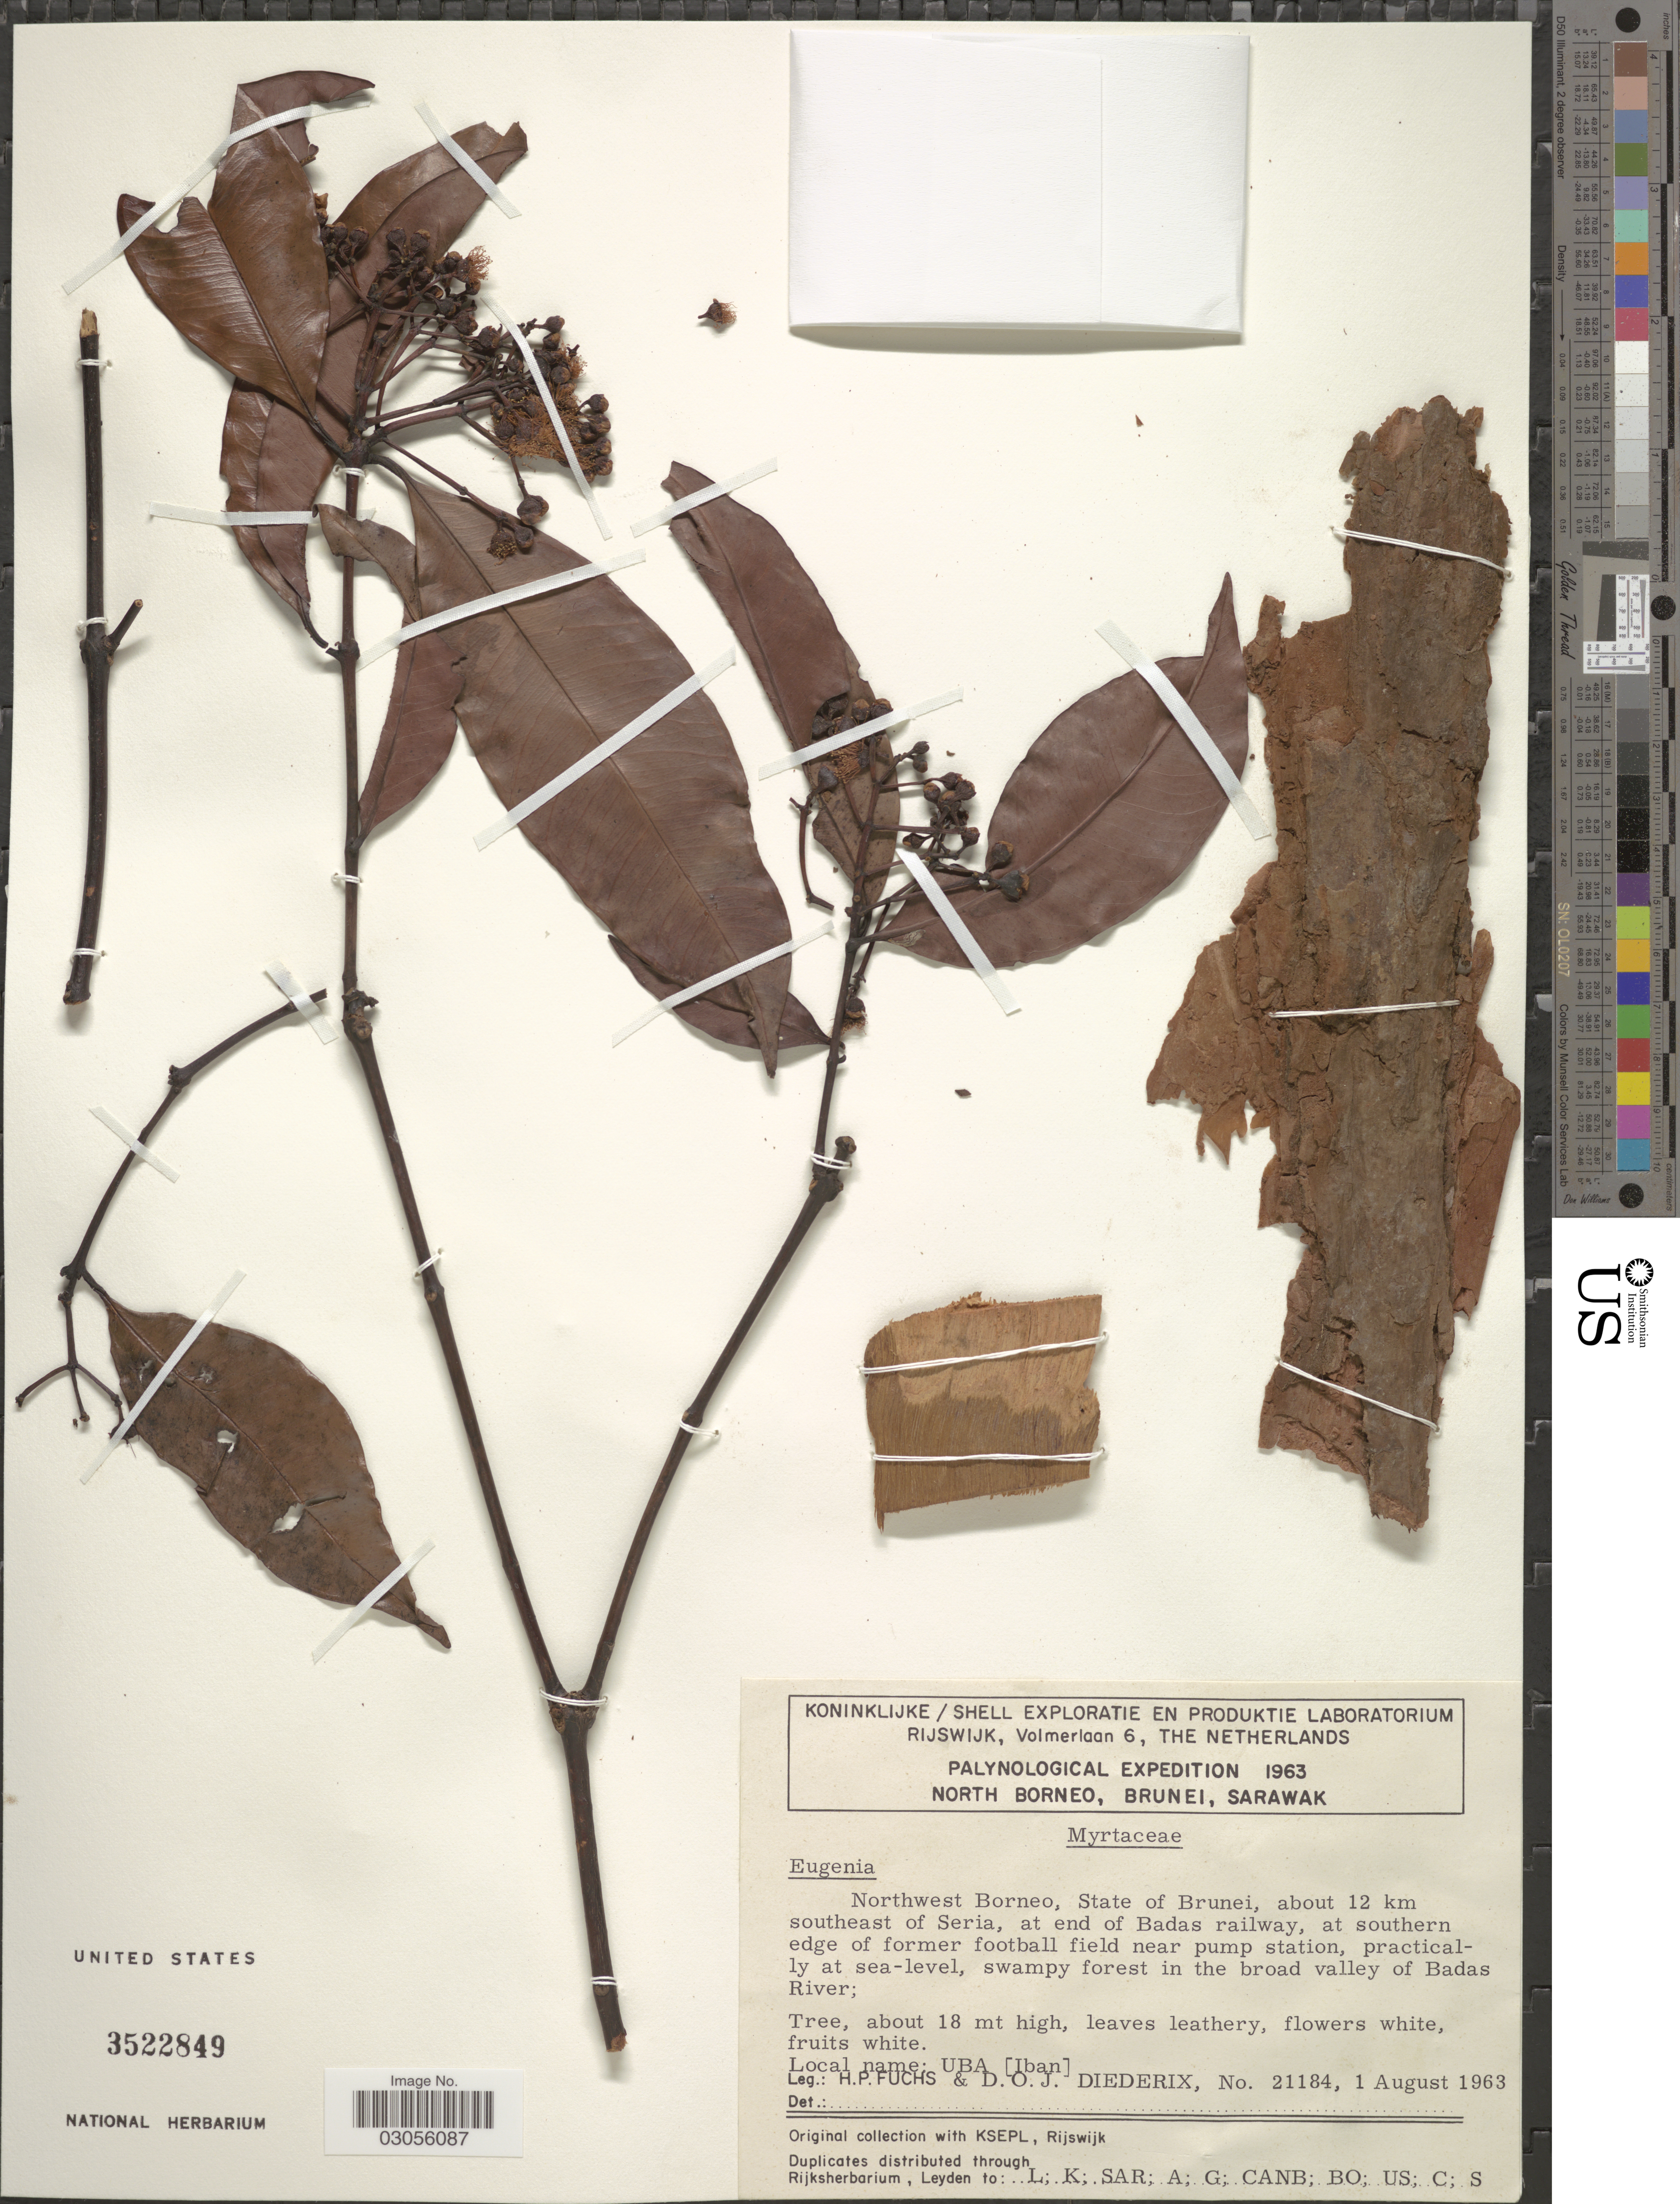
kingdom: Plantae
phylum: Tracheophyta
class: Magnoliopsida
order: Myrtales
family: Myrtaceae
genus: Syzygium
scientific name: Syzygium sp.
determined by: Strong, M. T., (US), Smithsonian Institution - National Museum of Natural History (UNITED STATES)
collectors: H. P. Fuchs & D. Diederix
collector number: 21184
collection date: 1963-08-01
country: Brunei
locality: Northwest Borneo, about 12 km southeast of Seria, at end of Badas railway, at southern edge of former football field near pump station, swampy forest in the broad valley of Badas River.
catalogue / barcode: US 3522849